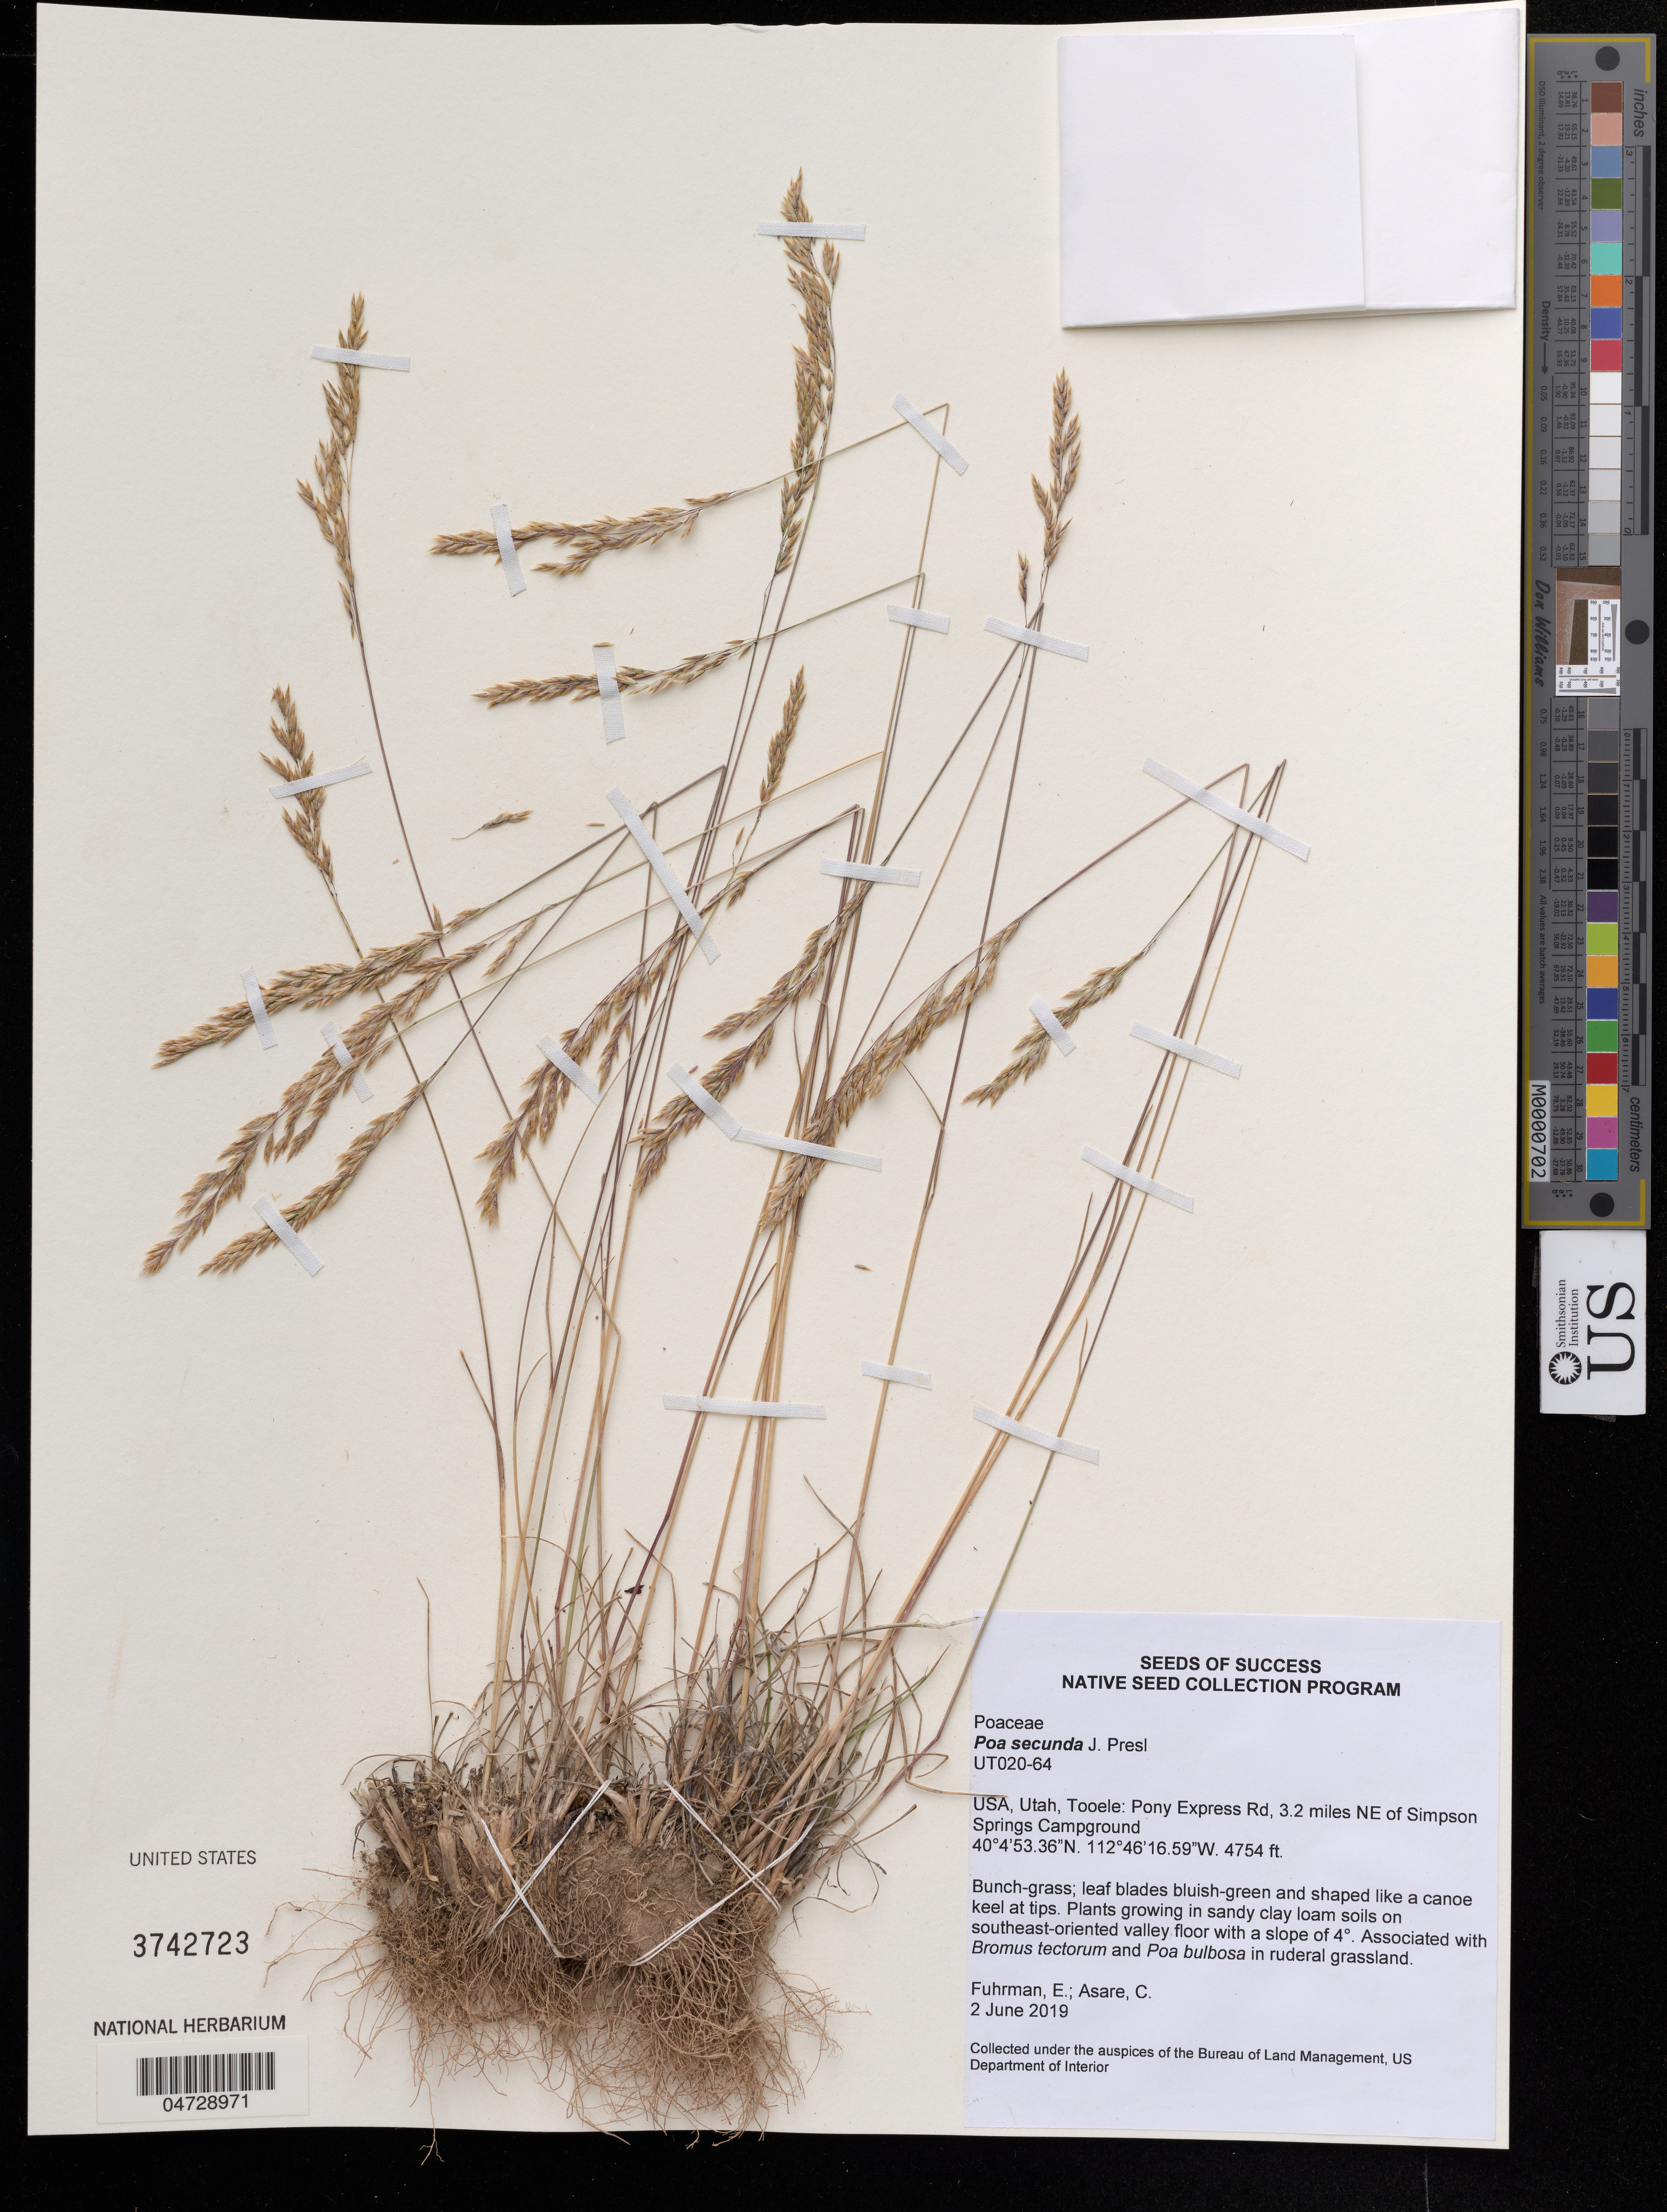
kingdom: Plantae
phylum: Tracheophyta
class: Liliopsida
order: Poales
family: Poaceae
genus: Poa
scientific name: Poa secunda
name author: J. Presl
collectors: E. Fuhrman & C. Asare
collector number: UT020-64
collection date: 2019-06-20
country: United States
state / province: Utah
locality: Tooele: Pony Express Rd, 3.2 miles NE of Simpson Springs Campground.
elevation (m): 1449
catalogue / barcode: US 3742723